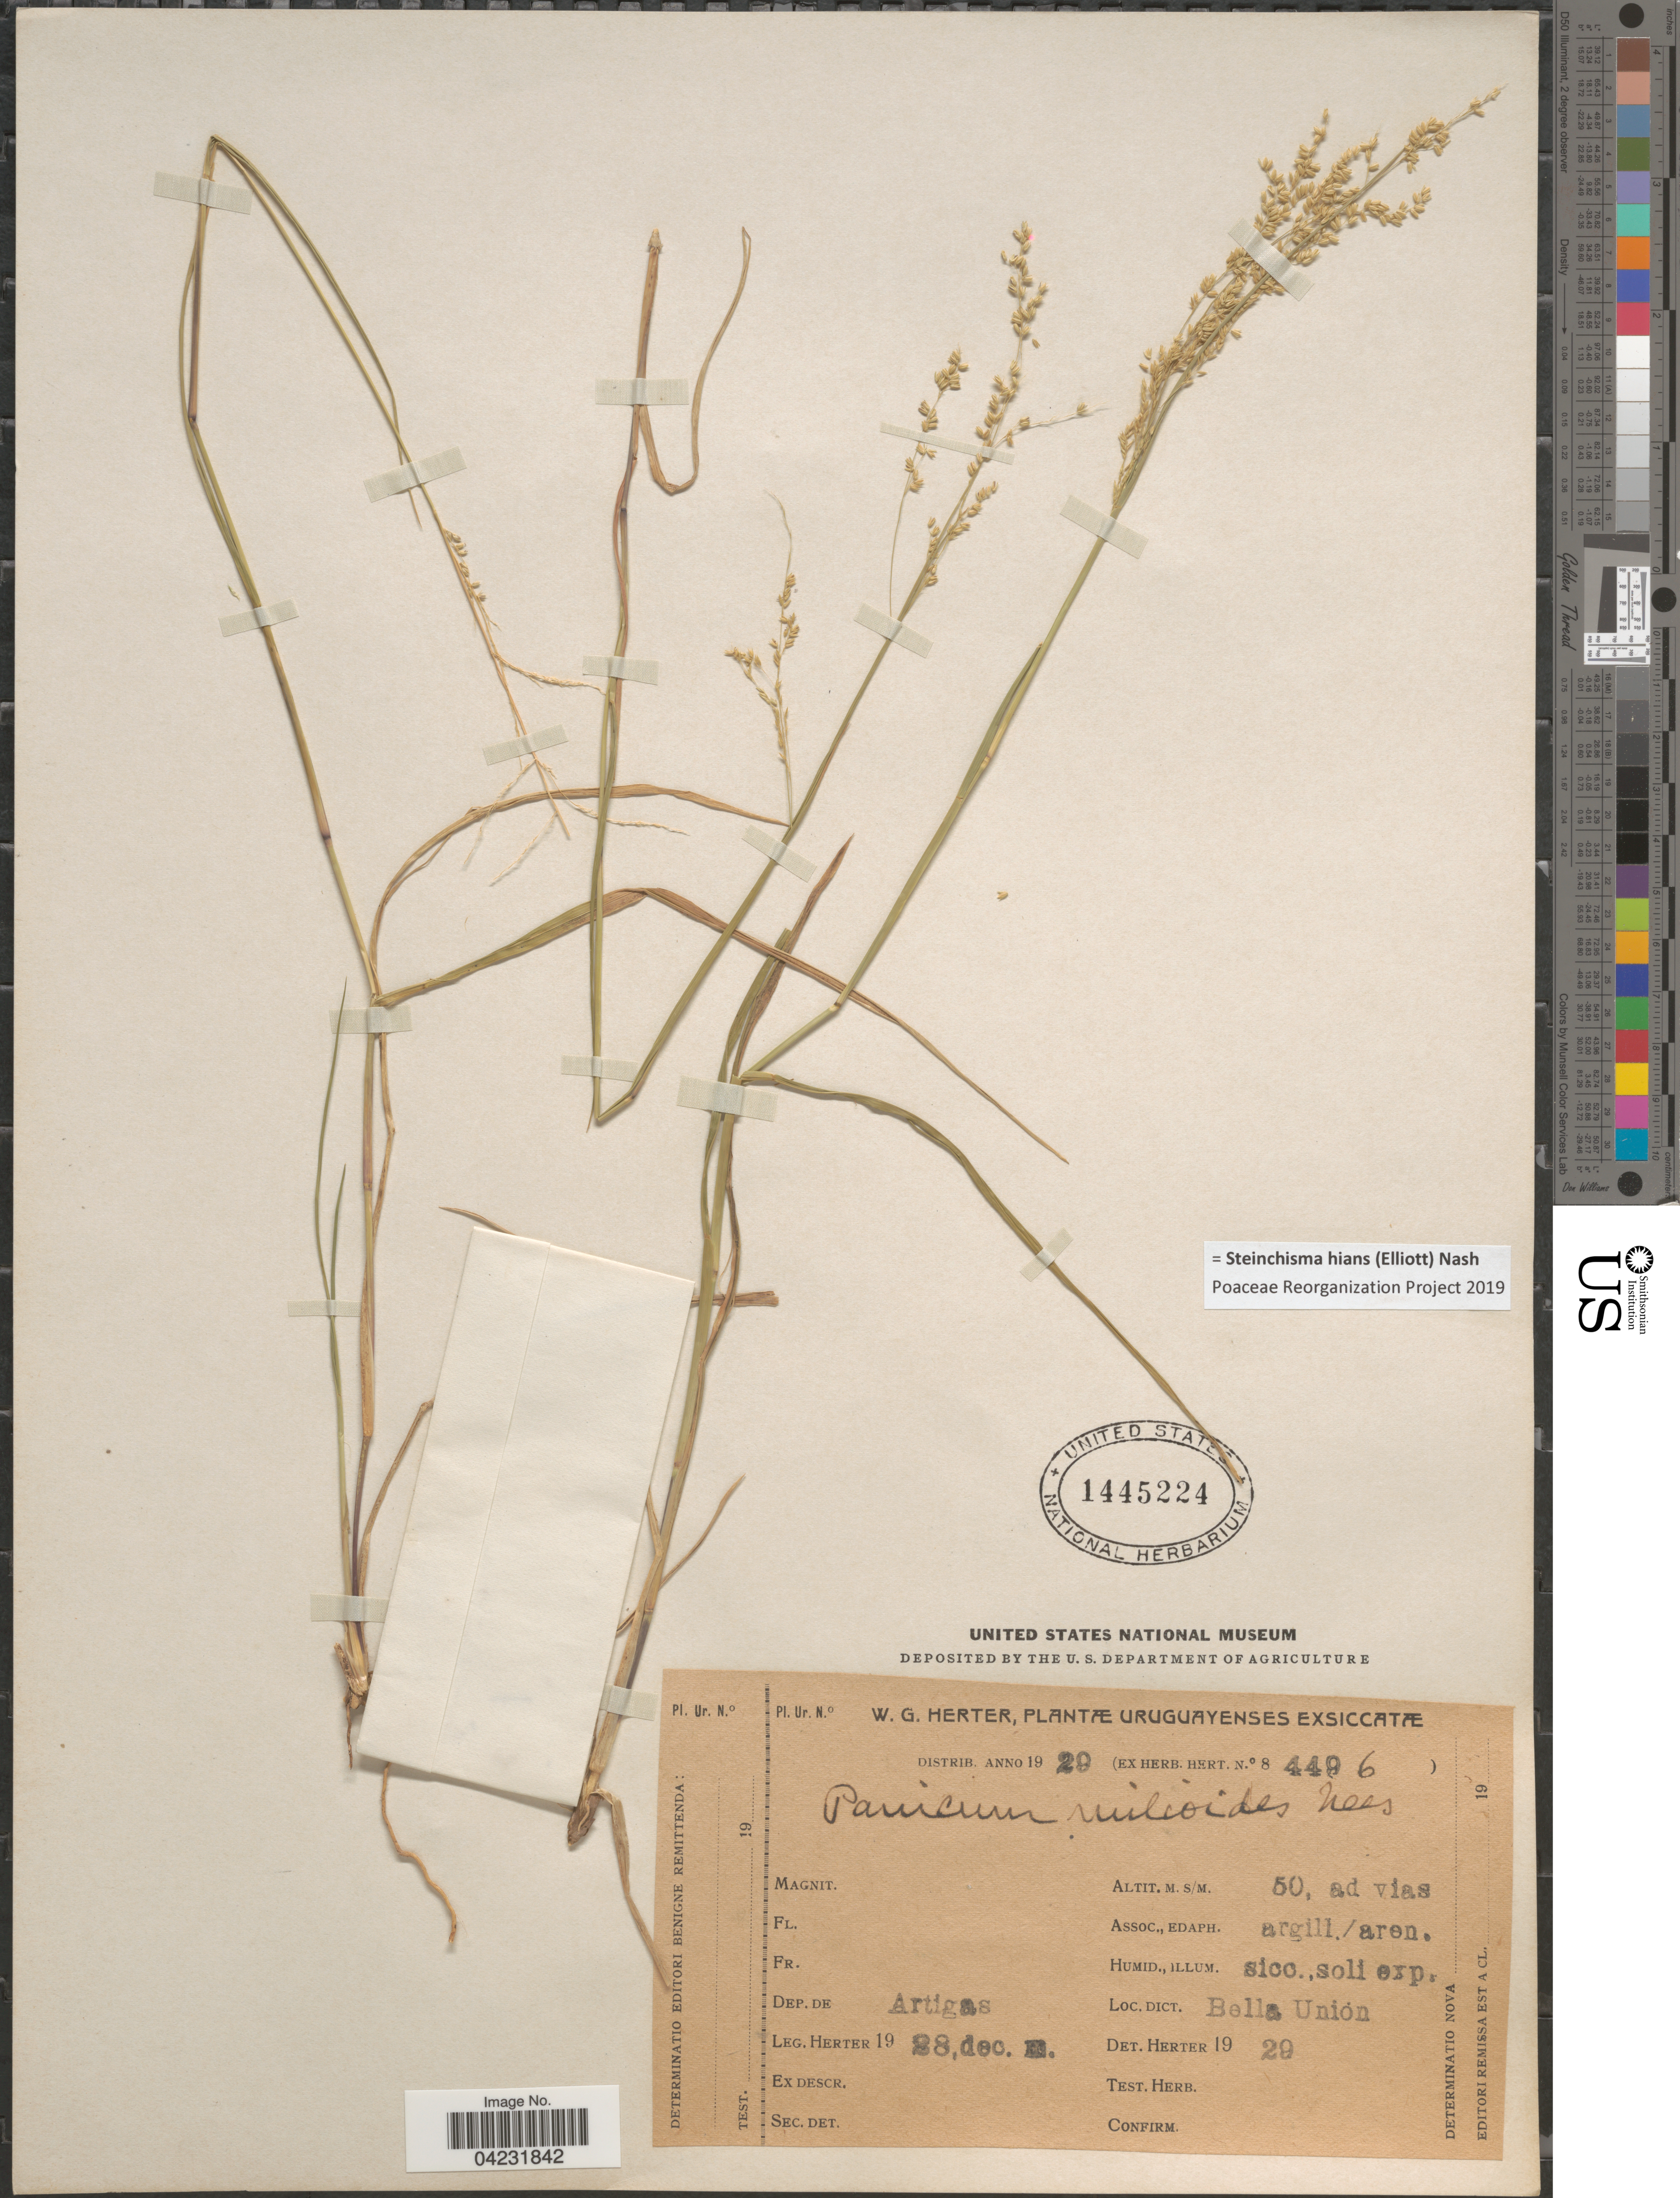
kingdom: Plantae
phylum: Tracheophyta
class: Liliopsida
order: Poales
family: Poaceae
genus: Steinchisma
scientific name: Steinchisma hians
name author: (Elliott) Nash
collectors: W. G. Herter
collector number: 4496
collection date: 1928-12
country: Uruguay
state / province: Artigas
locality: Dep. de Artigas. Loc. Dict. Bella Union.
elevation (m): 50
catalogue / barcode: US 1445224